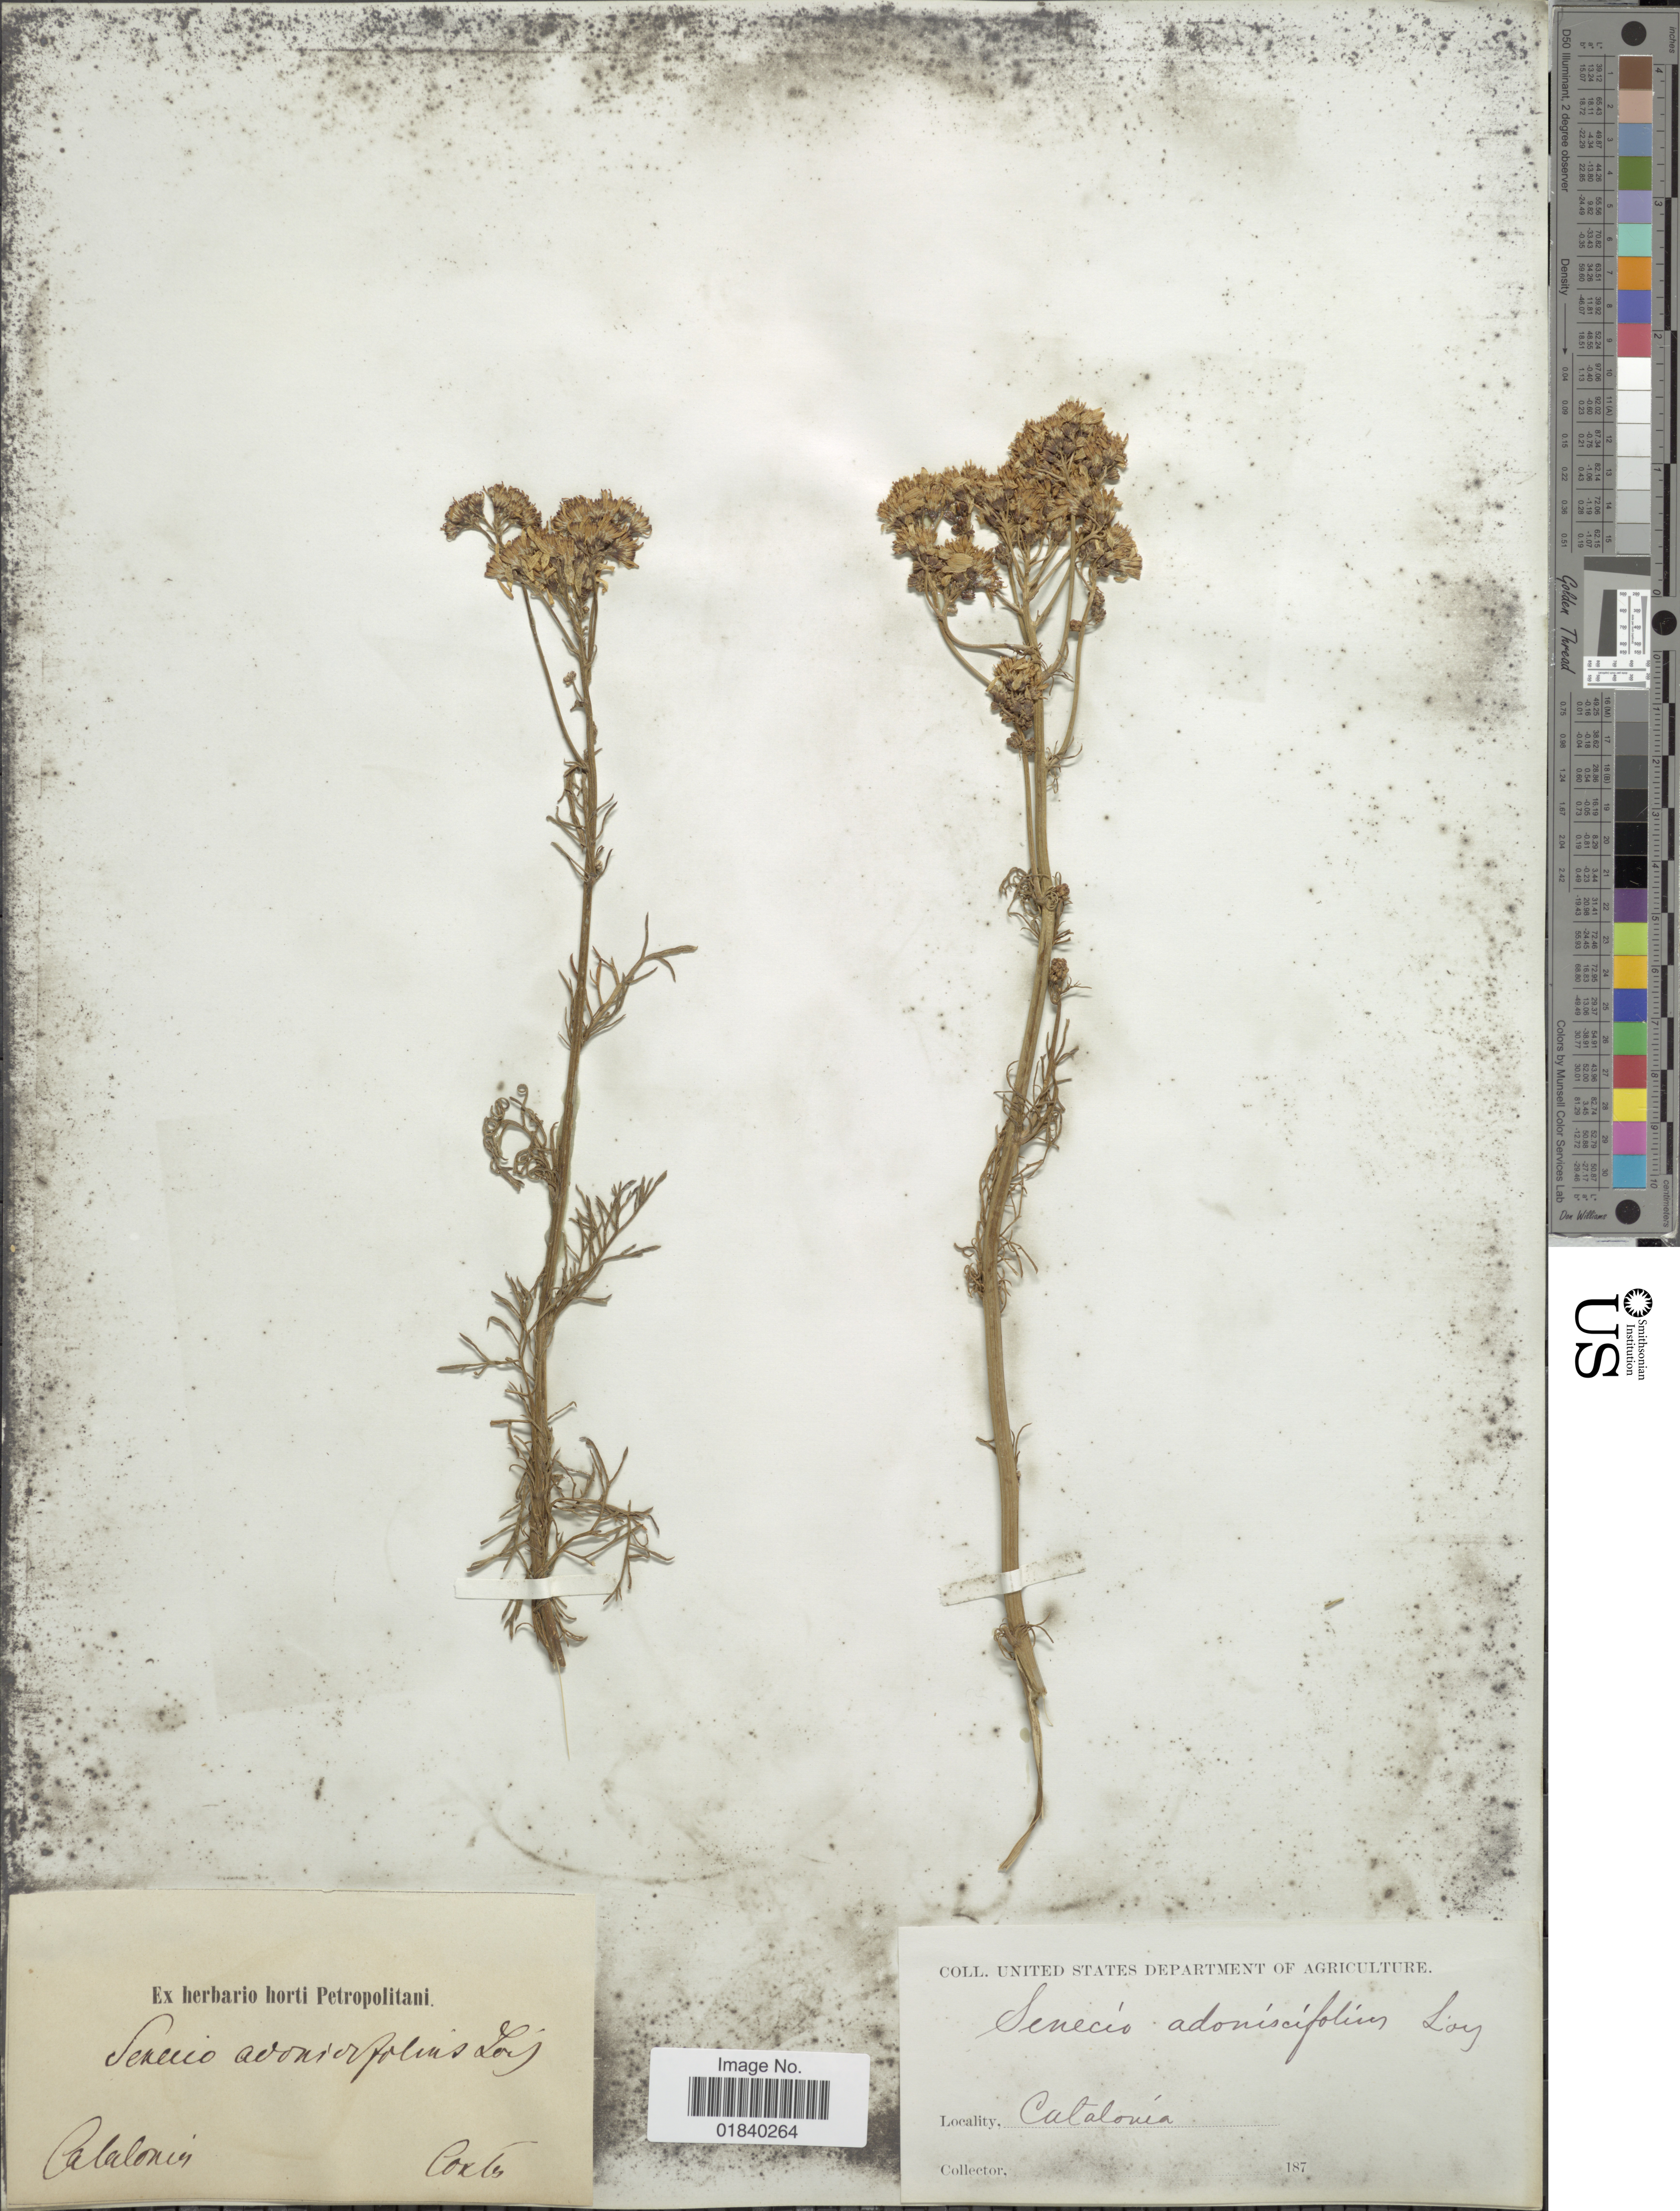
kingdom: Plantae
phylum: Tracheophyta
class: Magnoliopsida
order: Asterales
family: Asteraceae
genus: Jacobaea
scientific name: Jacobaea adonidifolia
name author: (Loisel.) Pelser & Veldkamp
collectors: -. Costes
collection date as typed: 187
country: Spain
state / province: Catalunya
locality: Catalonia.